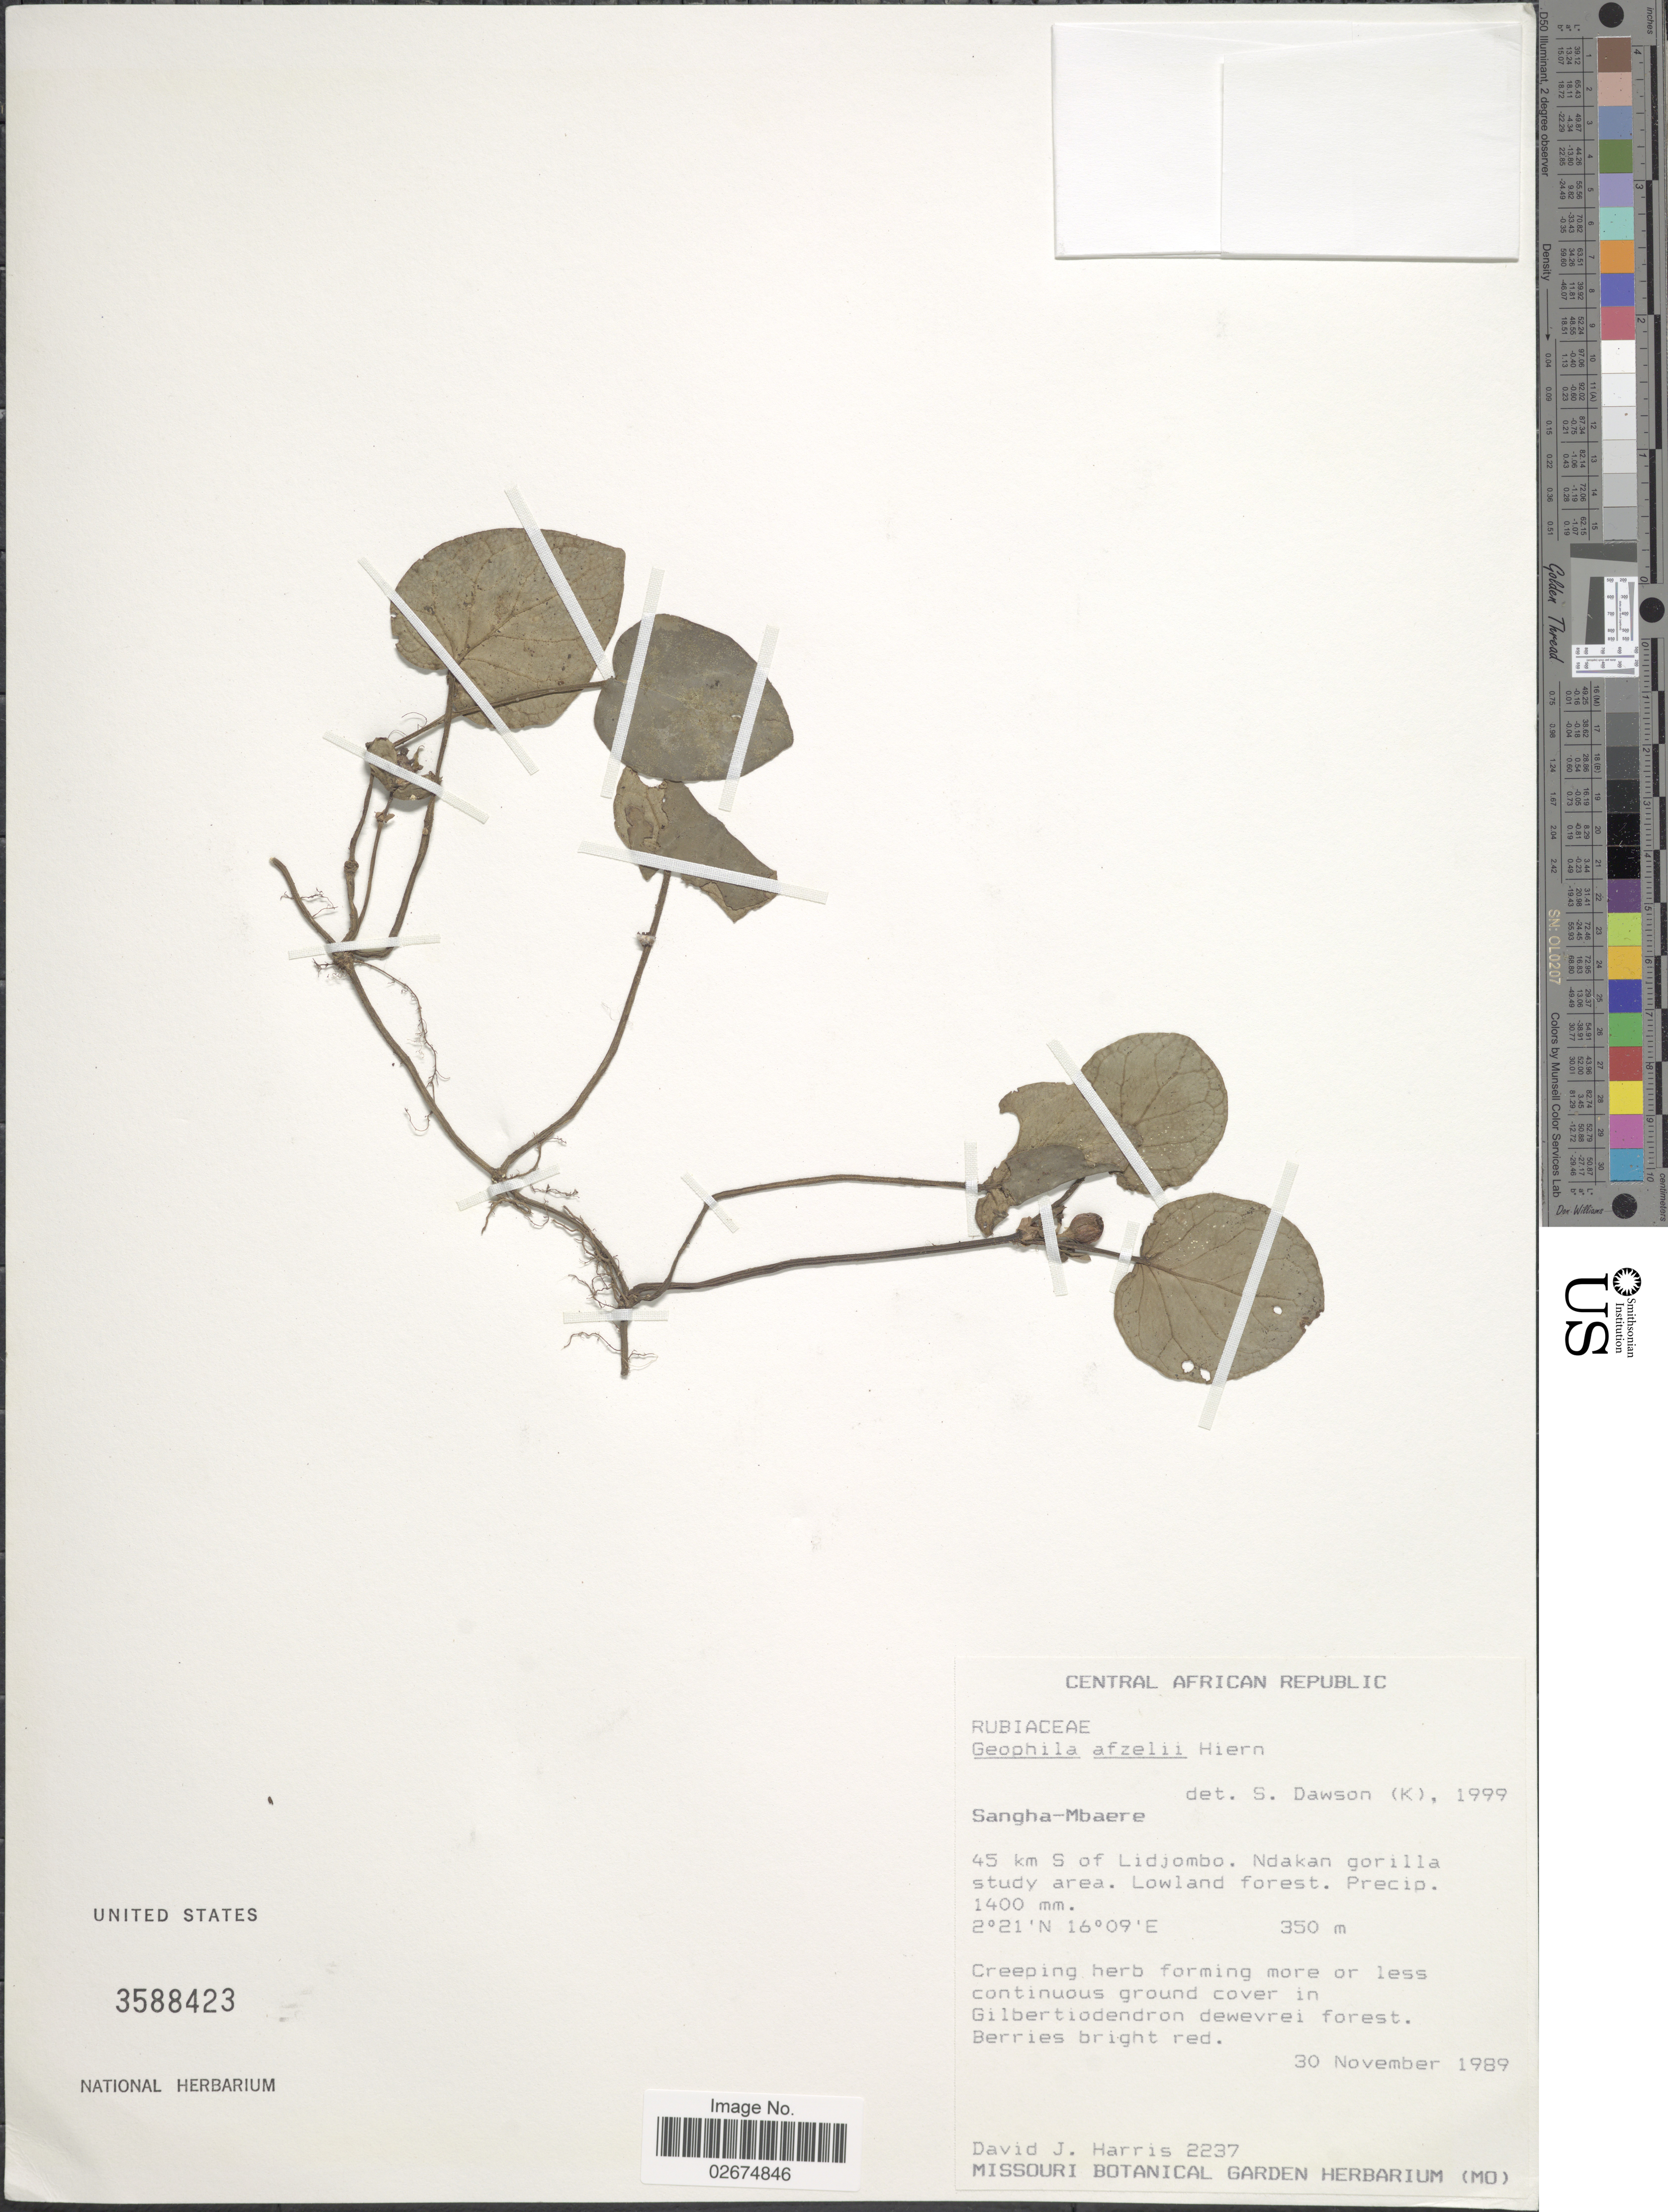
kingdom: Plantae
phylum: Tracheophyta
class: Magnoliopsida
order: Gentianales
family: Rubiaceae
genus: Geophila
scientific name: Geophila afzelii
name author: Hiern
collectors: D. J. Harris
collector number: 2237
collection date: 1989-11-30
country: Central African Republic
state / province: Sangha-Mbaere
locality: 45 km S of Lidjombo. Ndakan gorilla study area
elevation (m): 350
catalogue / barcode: US 3588423